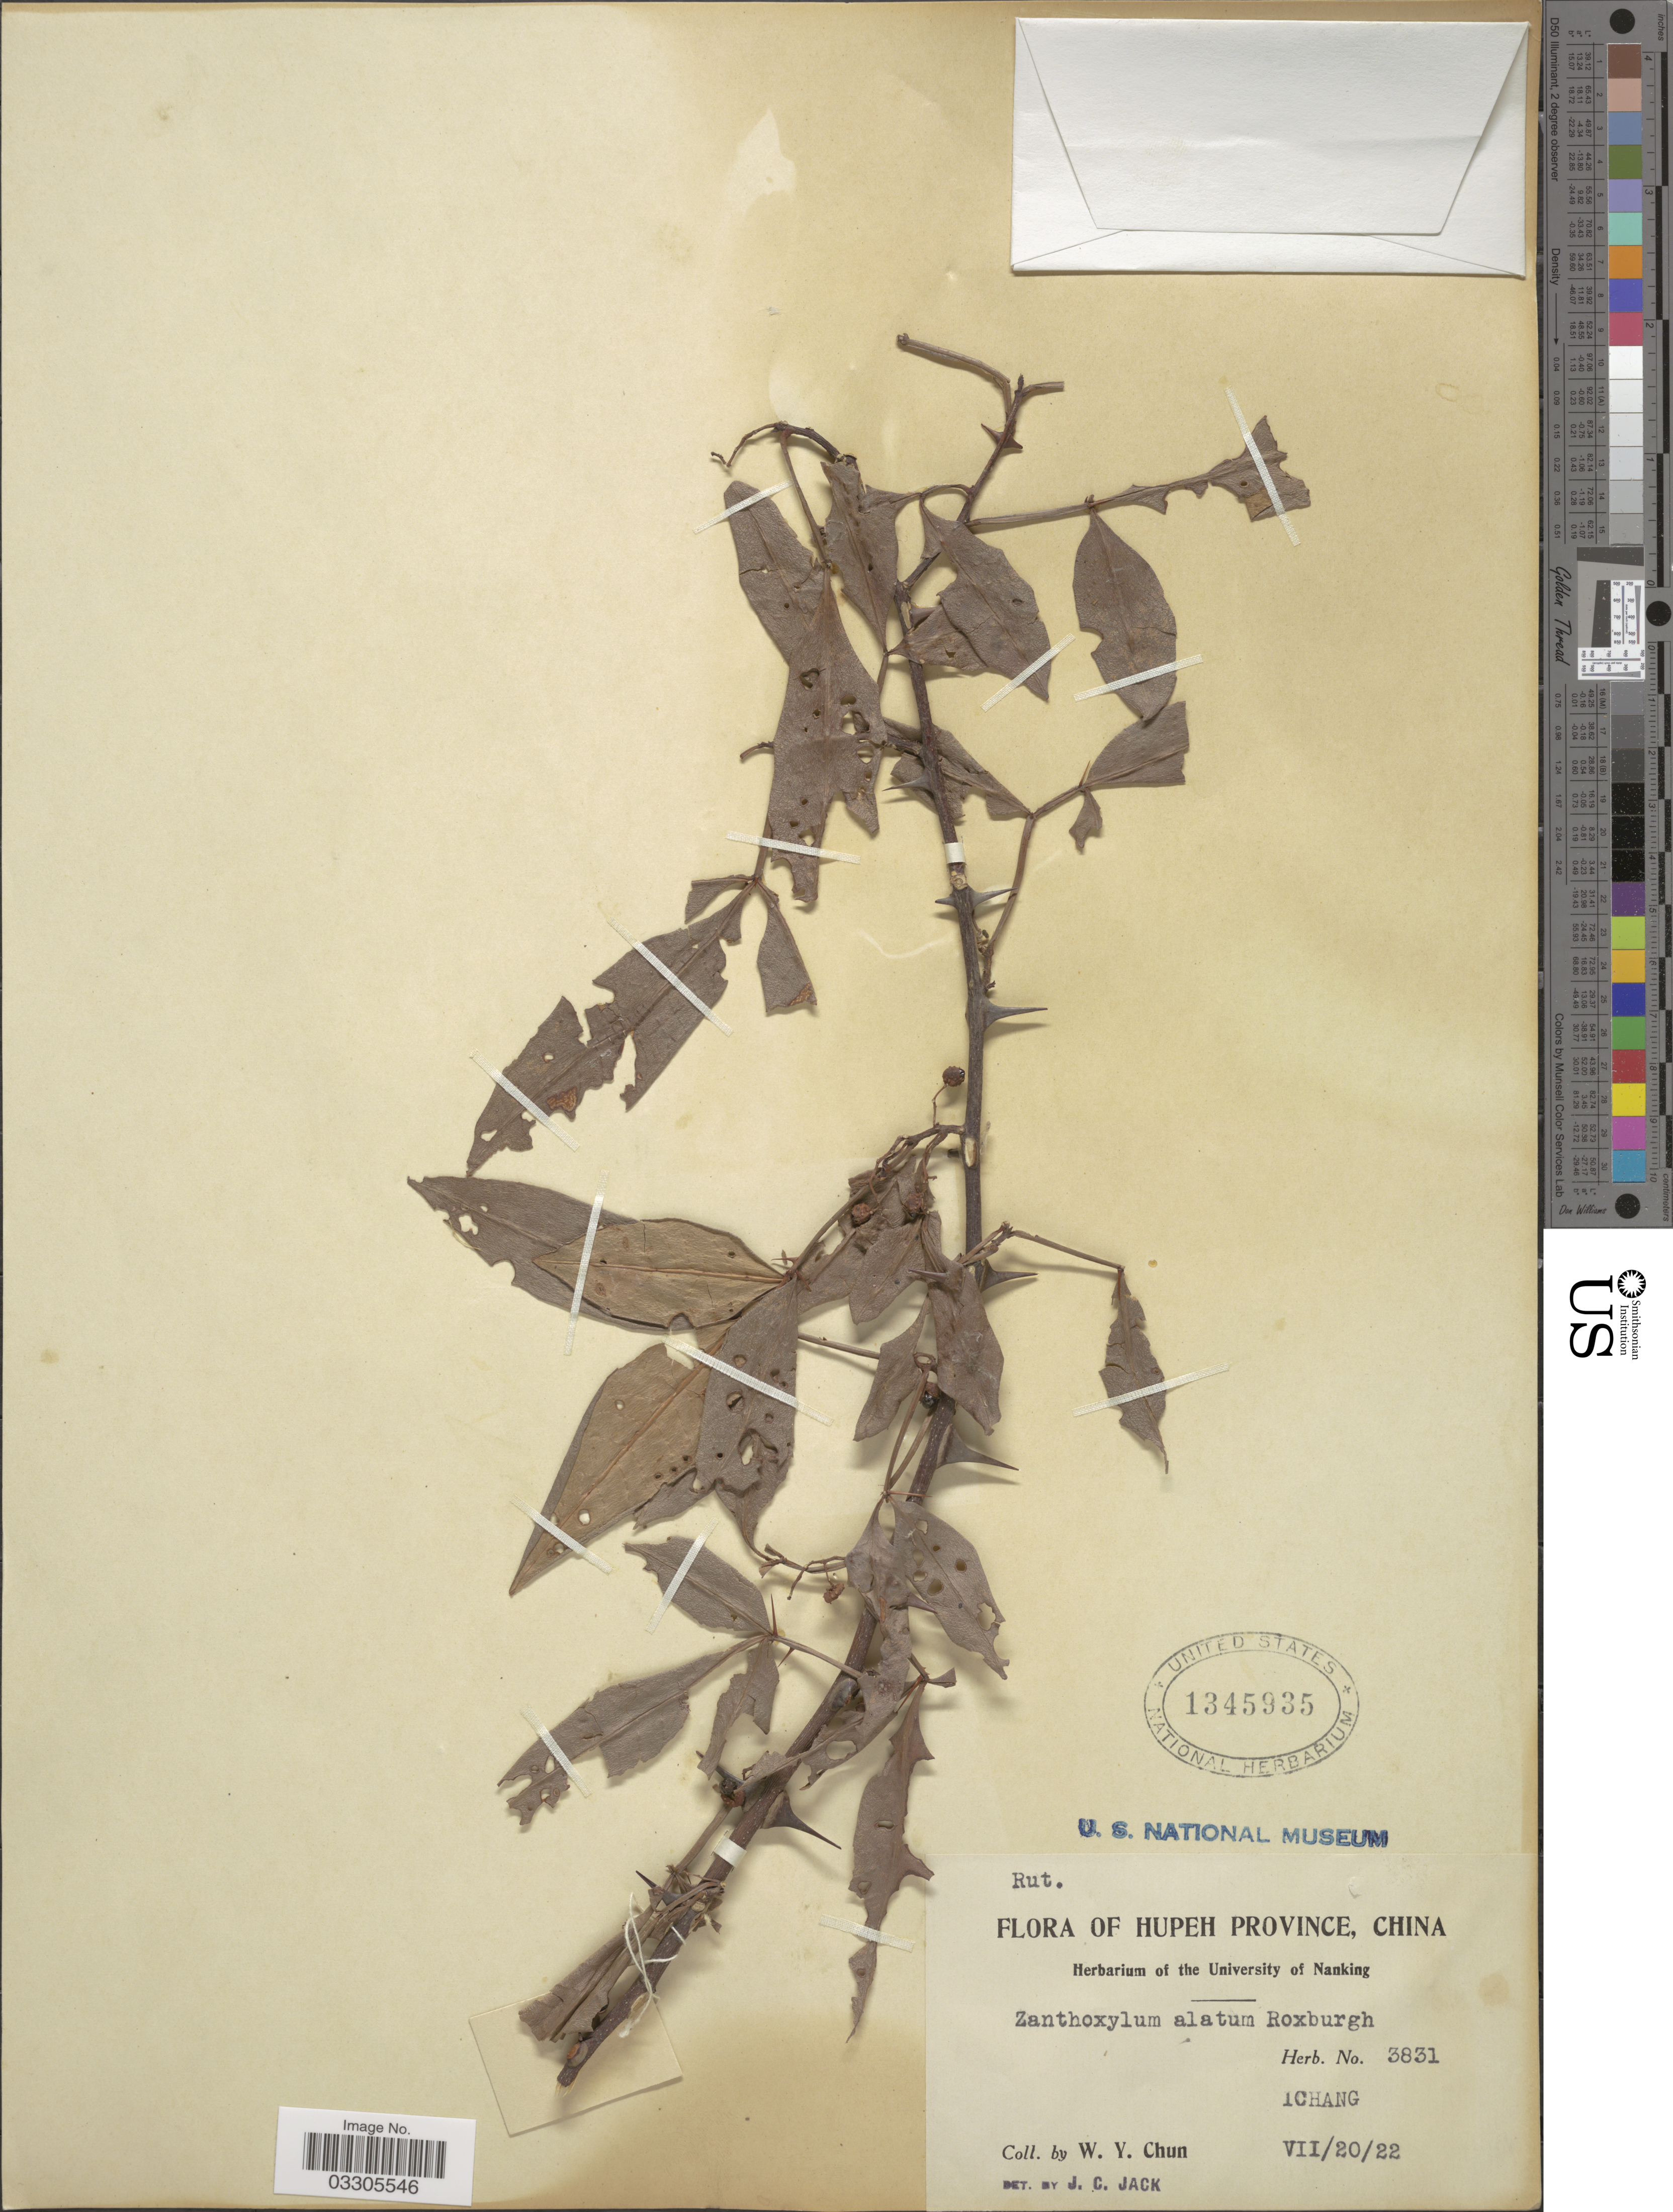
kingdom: Plantae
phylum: Tracheophyta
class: Magnoliopsida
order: Sapindales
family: Rutaceae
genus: Zanthoxylum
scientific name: Zanthoxylum armatum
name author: DC.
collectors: W. Y. Chun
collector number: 3831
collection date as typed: Transcribed d/m/y: 20/7/22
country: China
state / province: Hubei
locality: Hupeh Province, Ichang [interpreted].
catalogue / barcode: US 1345935